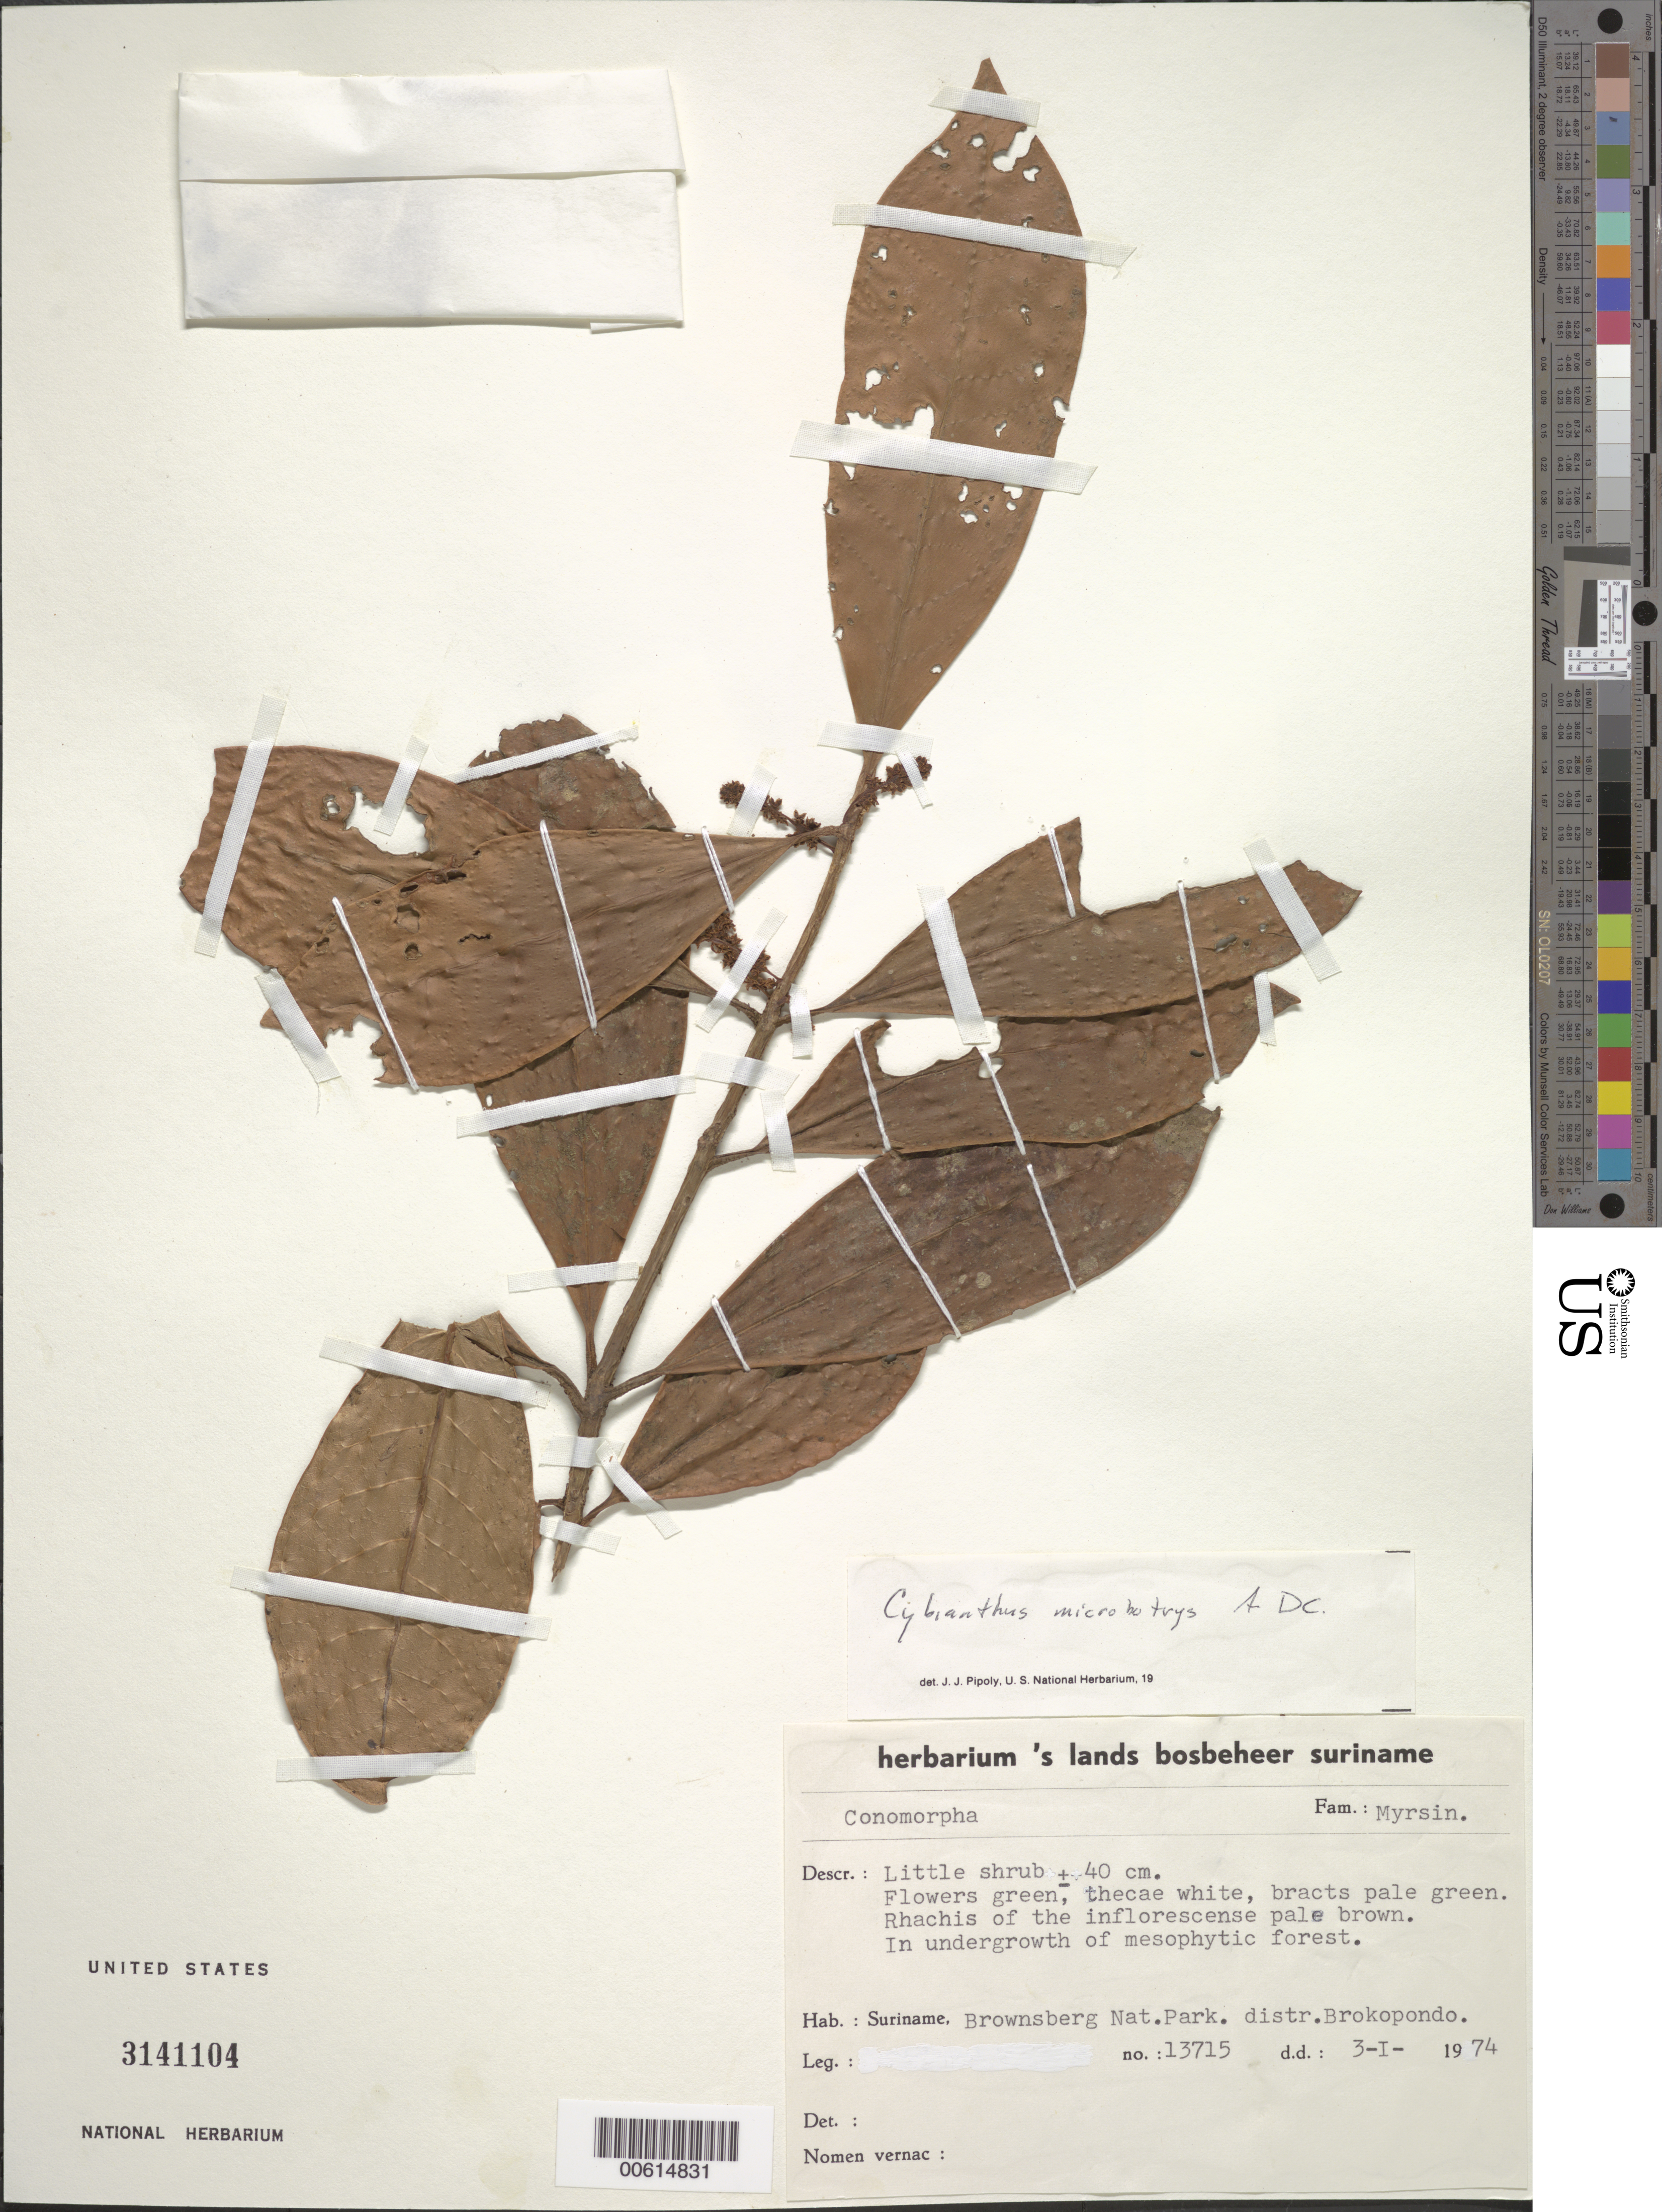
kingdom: Plantae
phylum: Tracheophyta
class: Magnoliopsida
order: Ericales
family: Primulaceae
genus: Cybianthus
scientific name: Cybianthus microbotrys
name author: A. DC.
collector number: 13715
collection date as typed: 3-Jan-74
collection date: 1974-01-03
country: Suriname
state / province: Brokopondo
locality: Brownsberg Nature Reserve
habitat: Undergrowth of mesophytic forest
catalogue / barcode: US 3141104